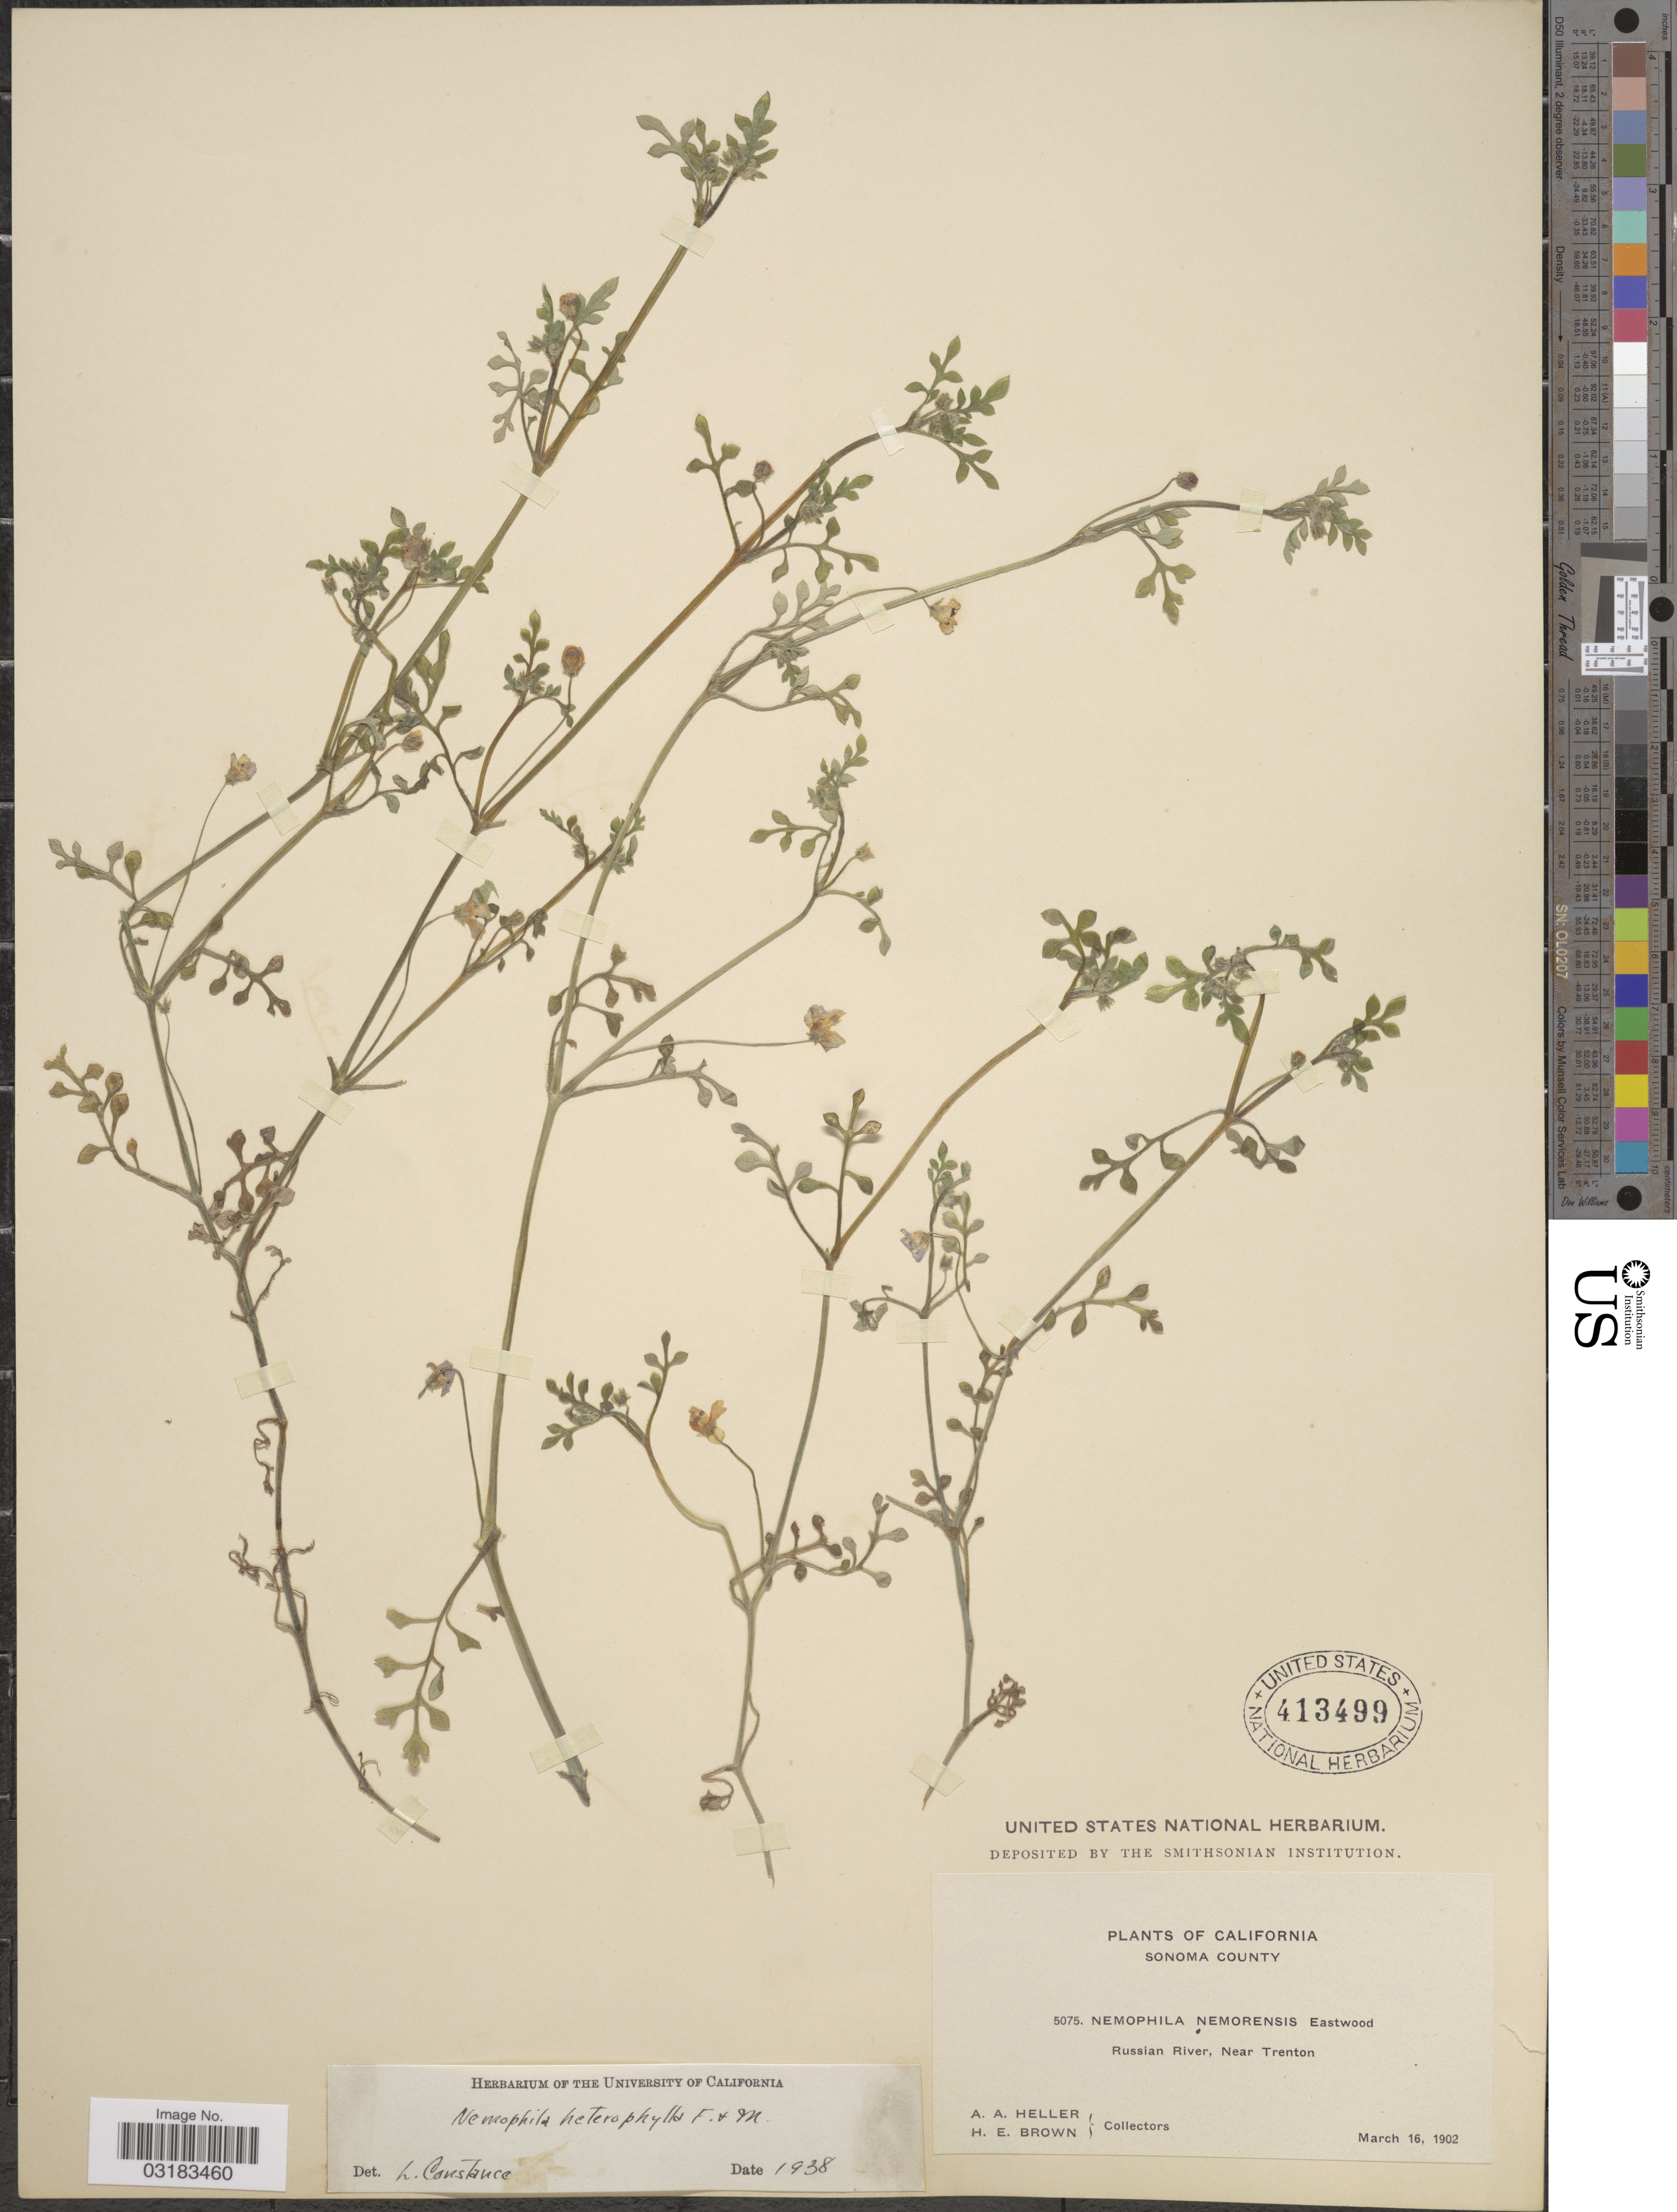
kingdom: Plantae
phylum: Tracheophyta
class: Magnoliopsida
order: Boraginales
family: Hydrophyllaceae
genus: Nemophila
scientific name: Nemophila heterophylla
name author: Fisch. & C.A. Mey.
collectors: A. A. Heller & H. E. Brown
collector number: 5075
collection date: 1902-03-16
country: United States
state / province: California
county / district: Sonoma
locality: Sonoma County. Russian River, Near Trenton.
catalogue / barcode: US 413499